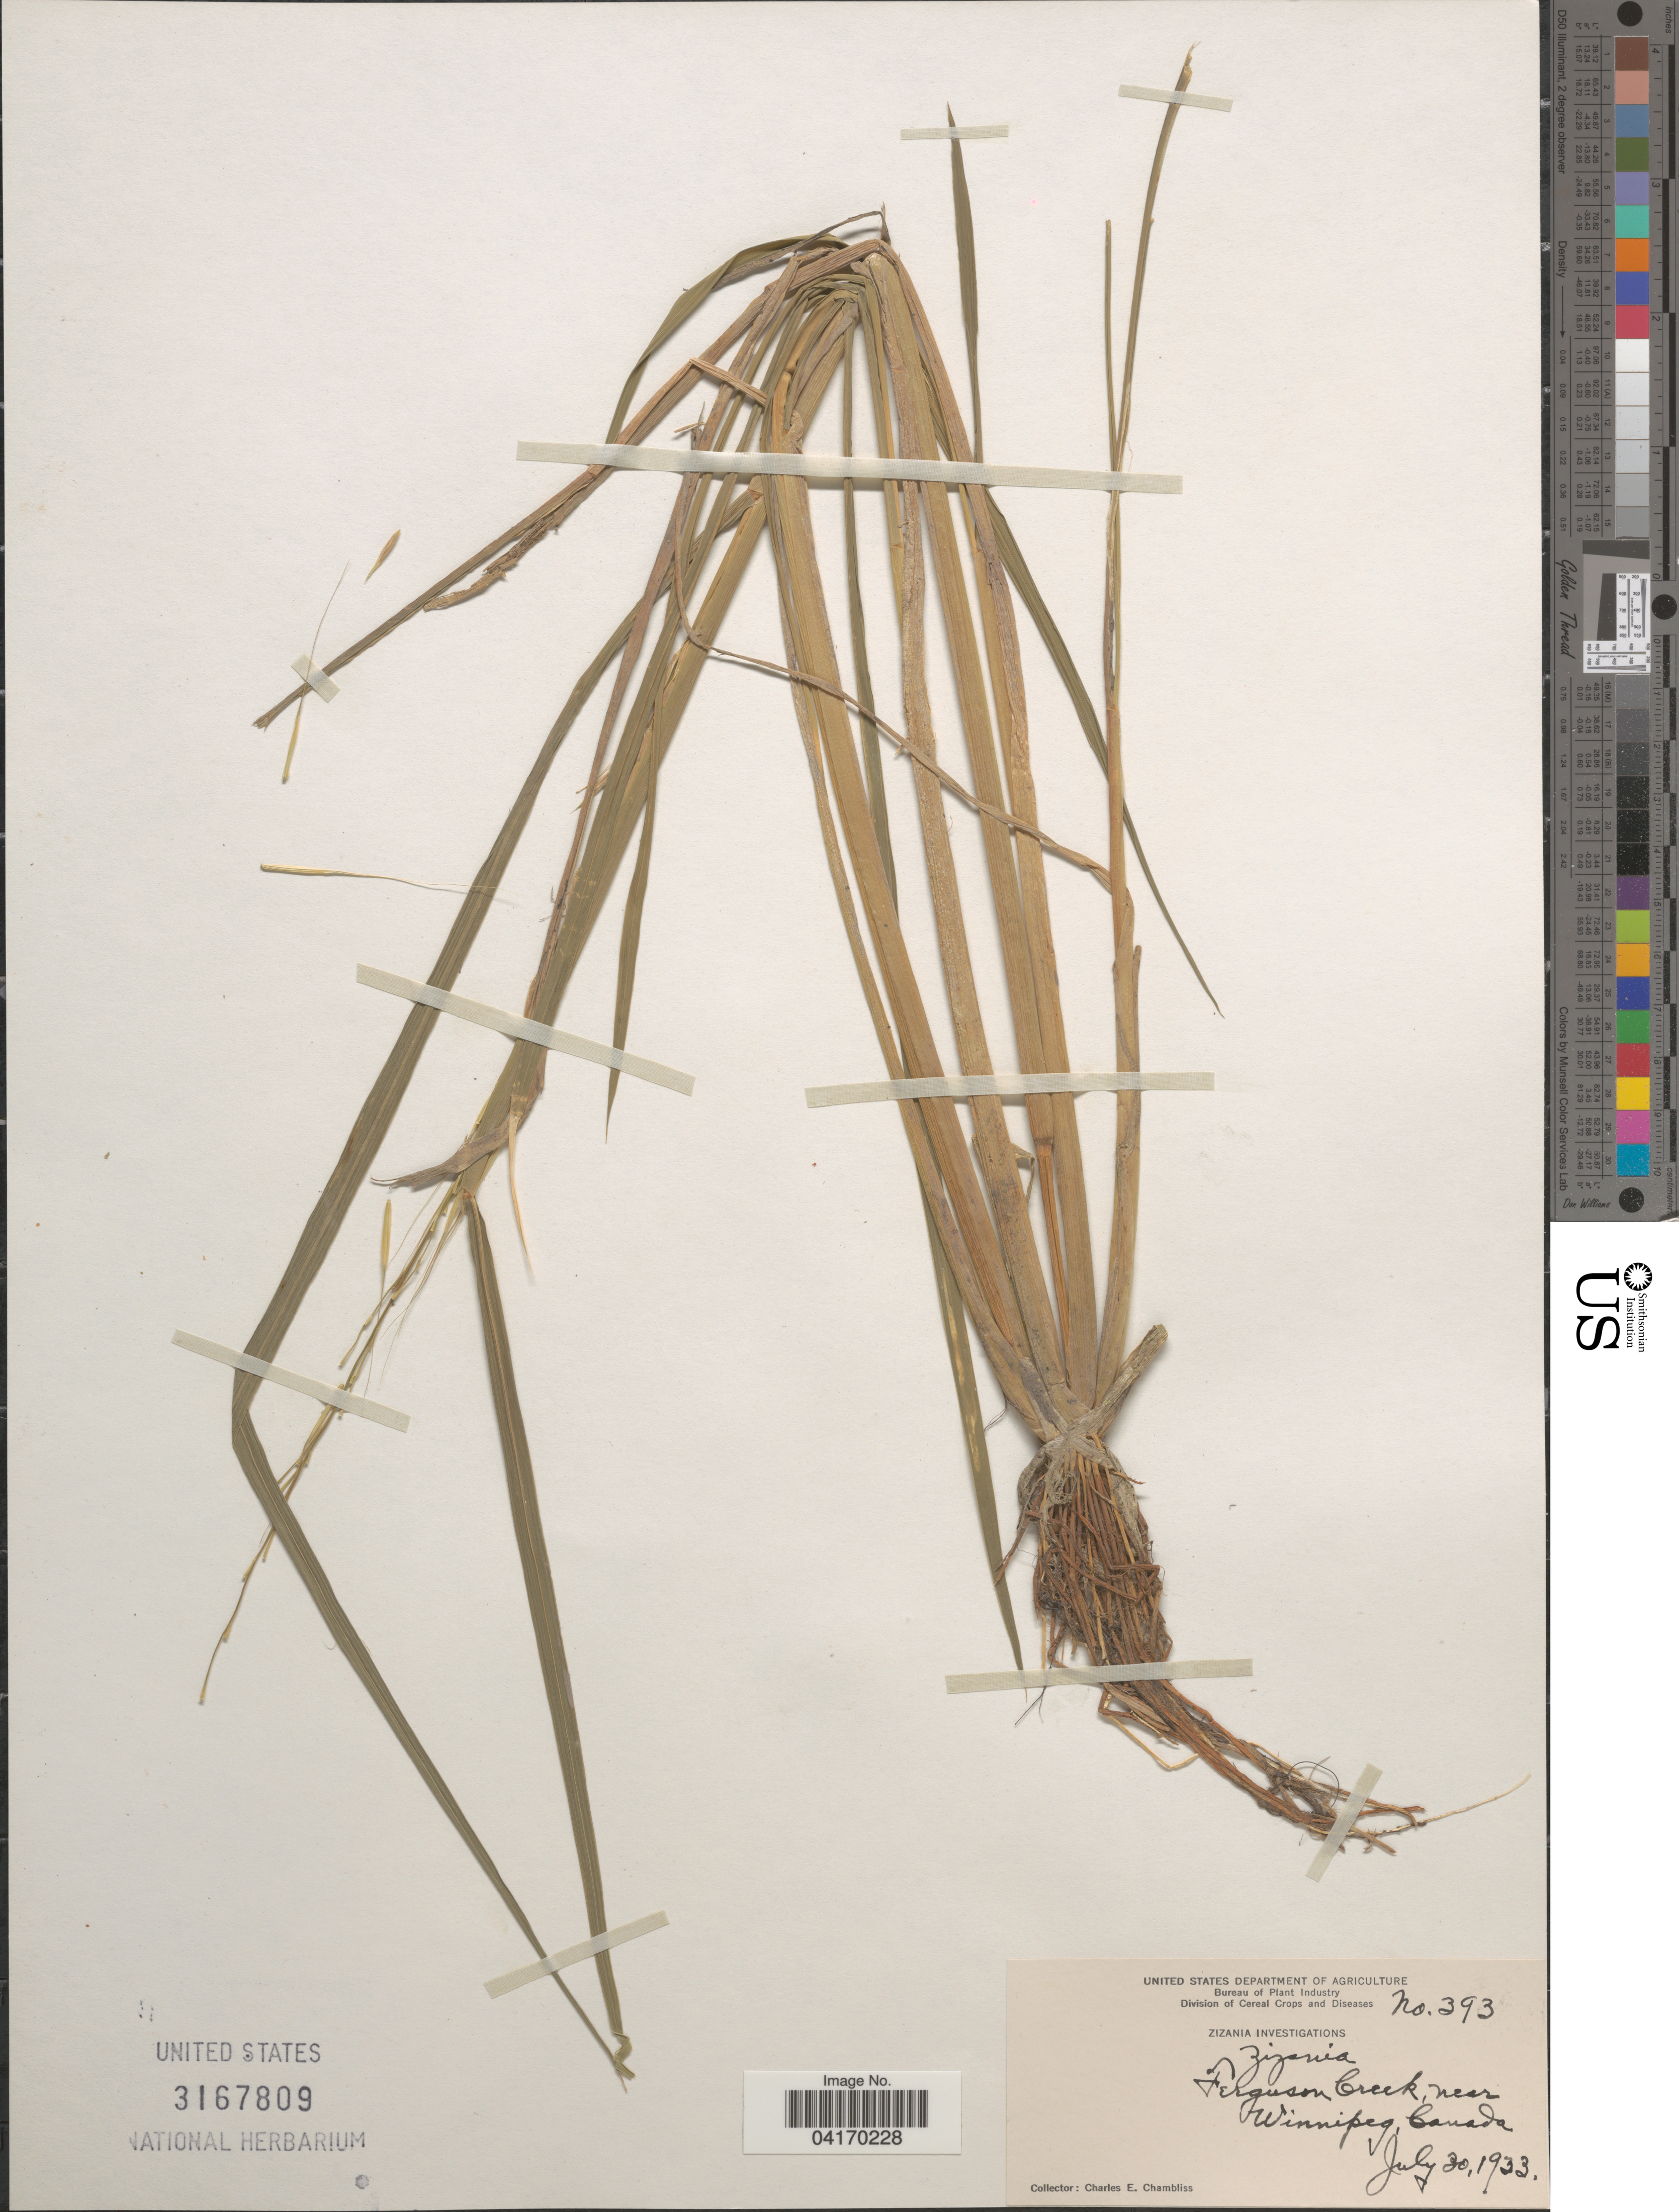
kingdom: Plantae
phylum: Tracheophyta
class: Liliopsida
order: Poales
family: Poaceae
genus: Zizania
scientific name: Zizania palustris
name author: L.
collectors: C. Chambliss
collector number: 393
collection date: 1933-07-30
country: Canada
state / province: Manitoba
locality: Ferguson Creek near Winnipeg.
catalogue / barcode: US 3167809